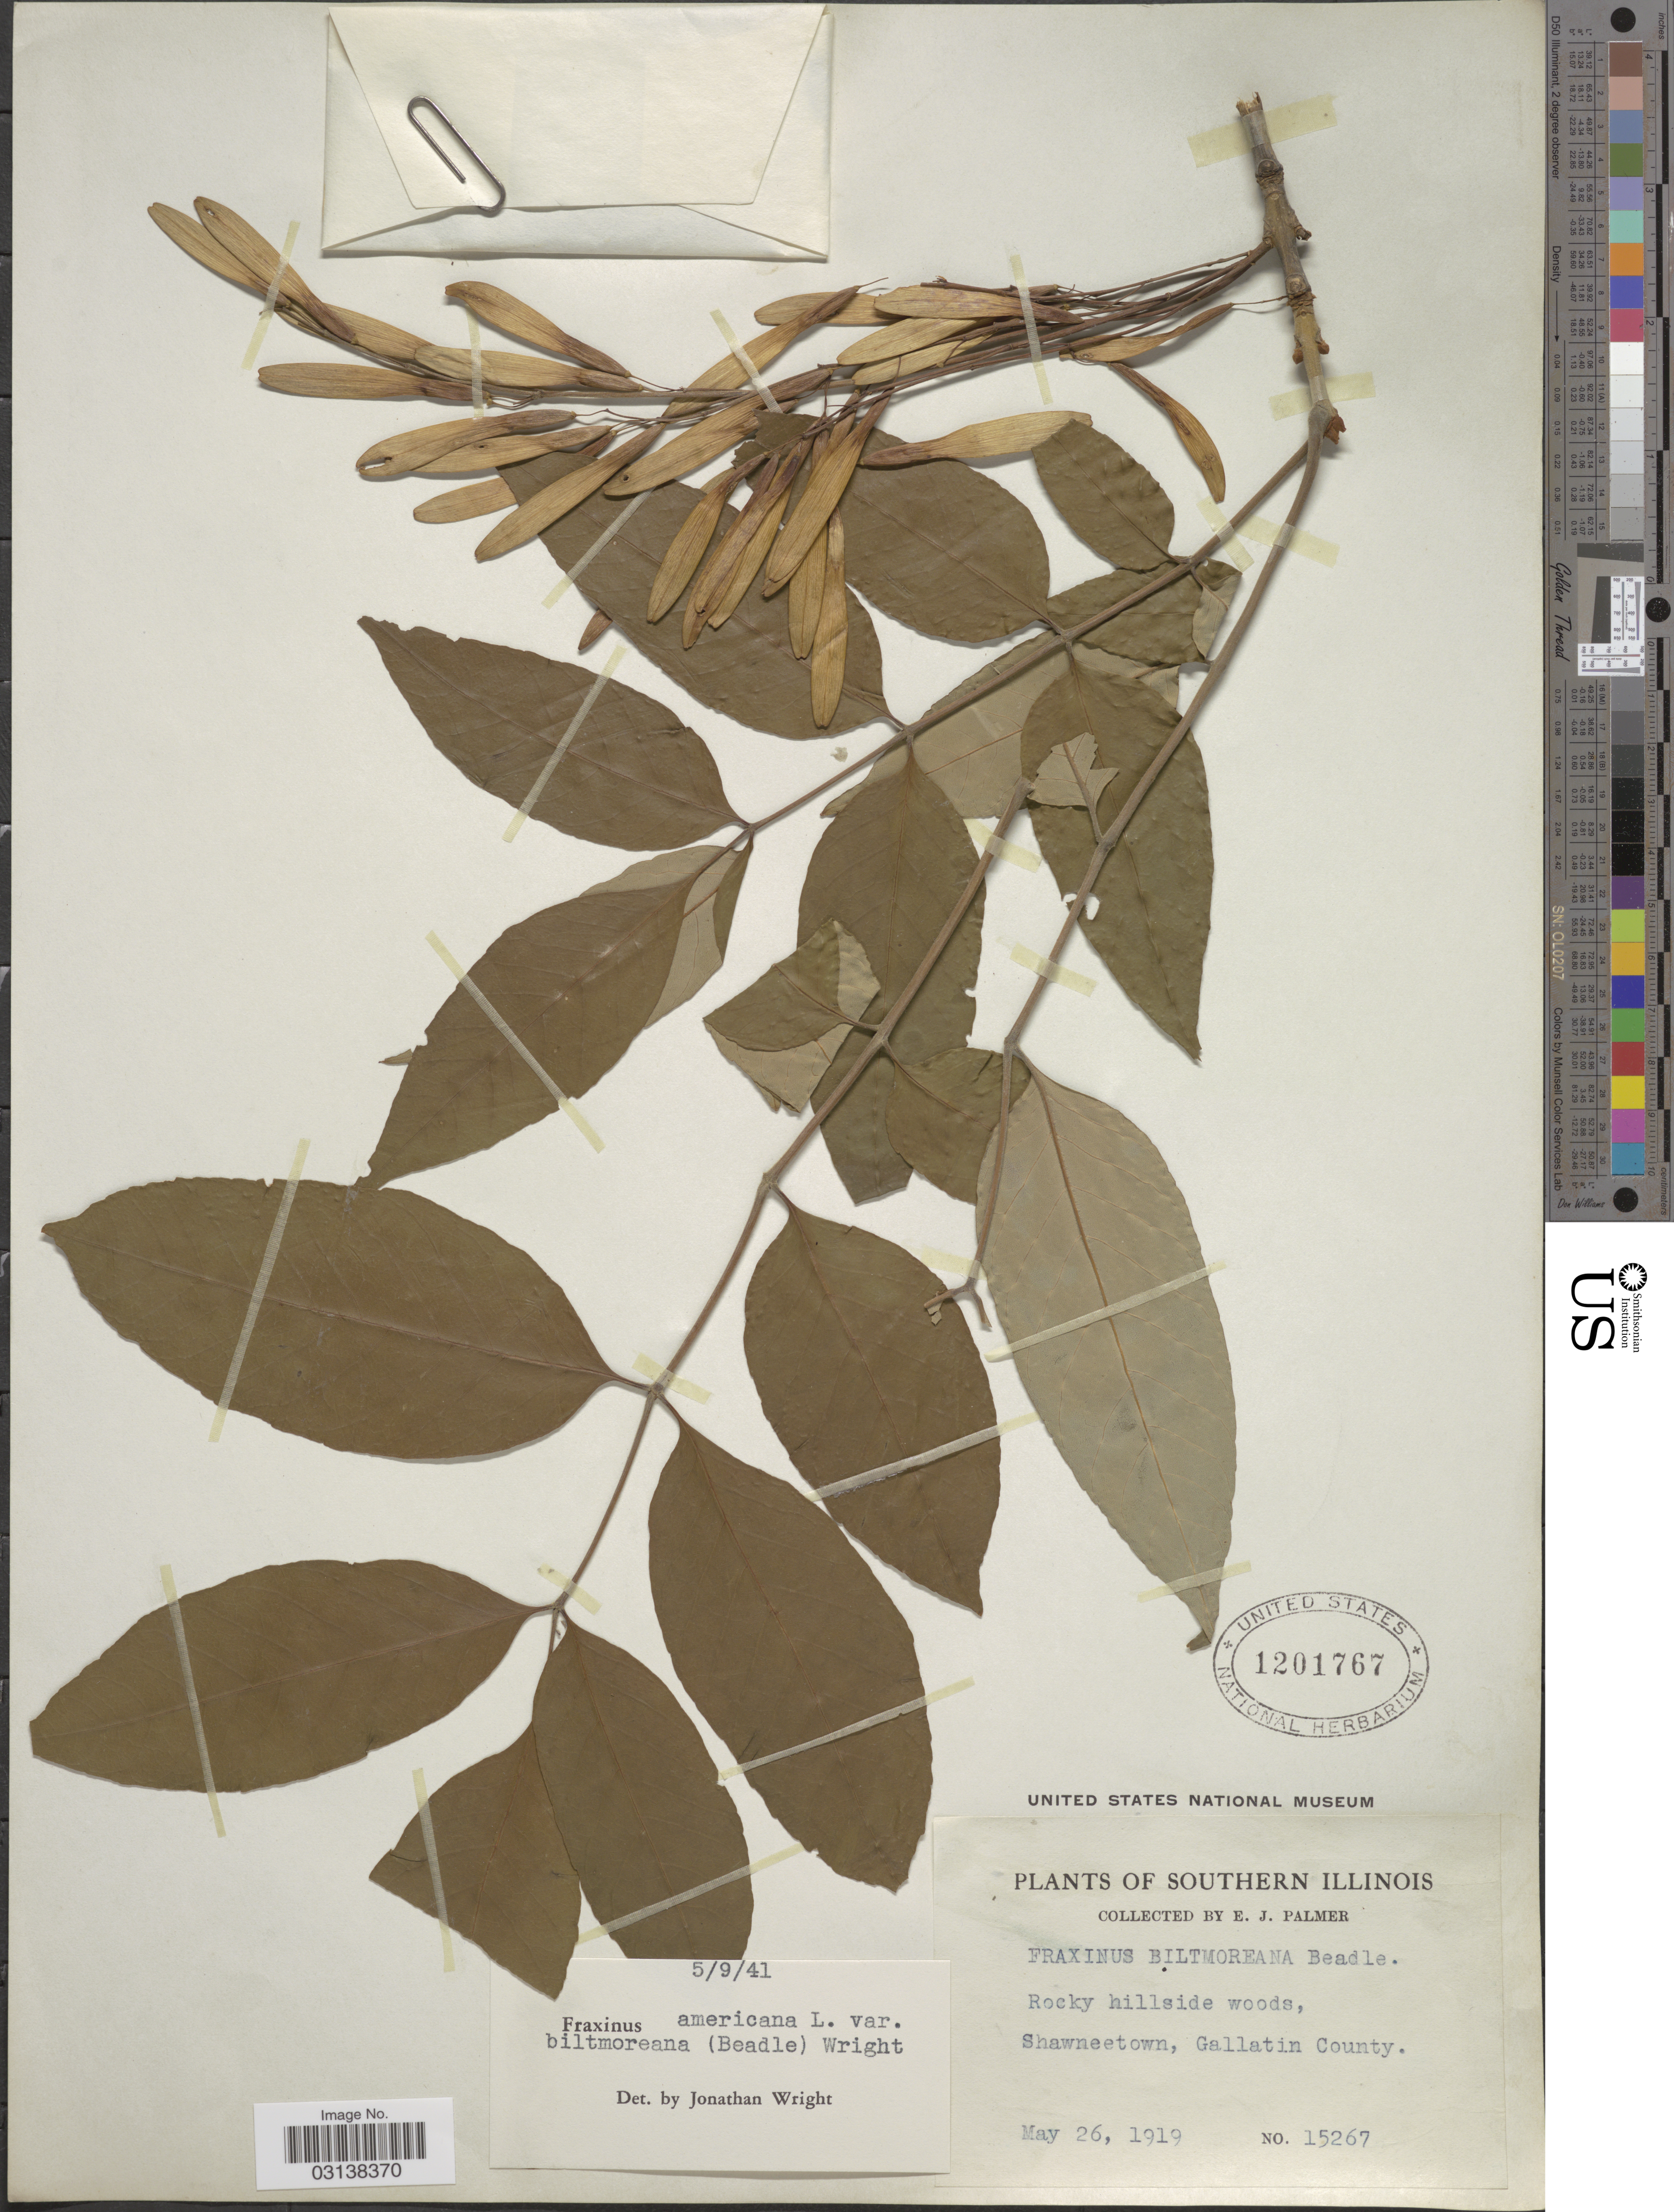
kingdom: Plantae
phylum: Tracheophyta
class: Magnoliopsida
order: Lamiales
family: Oleaceae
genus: Fraxinus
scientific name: Fraxinus americana var. biltmoreana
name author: (Beadle) J.W. Wright ex Fernald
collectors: E. J. Palmer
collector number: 15267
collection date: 1919-05-26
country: United States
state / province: Illinois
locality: Southern Illinois. Shawneetown, Gallatin County.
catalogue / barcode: US 1201767